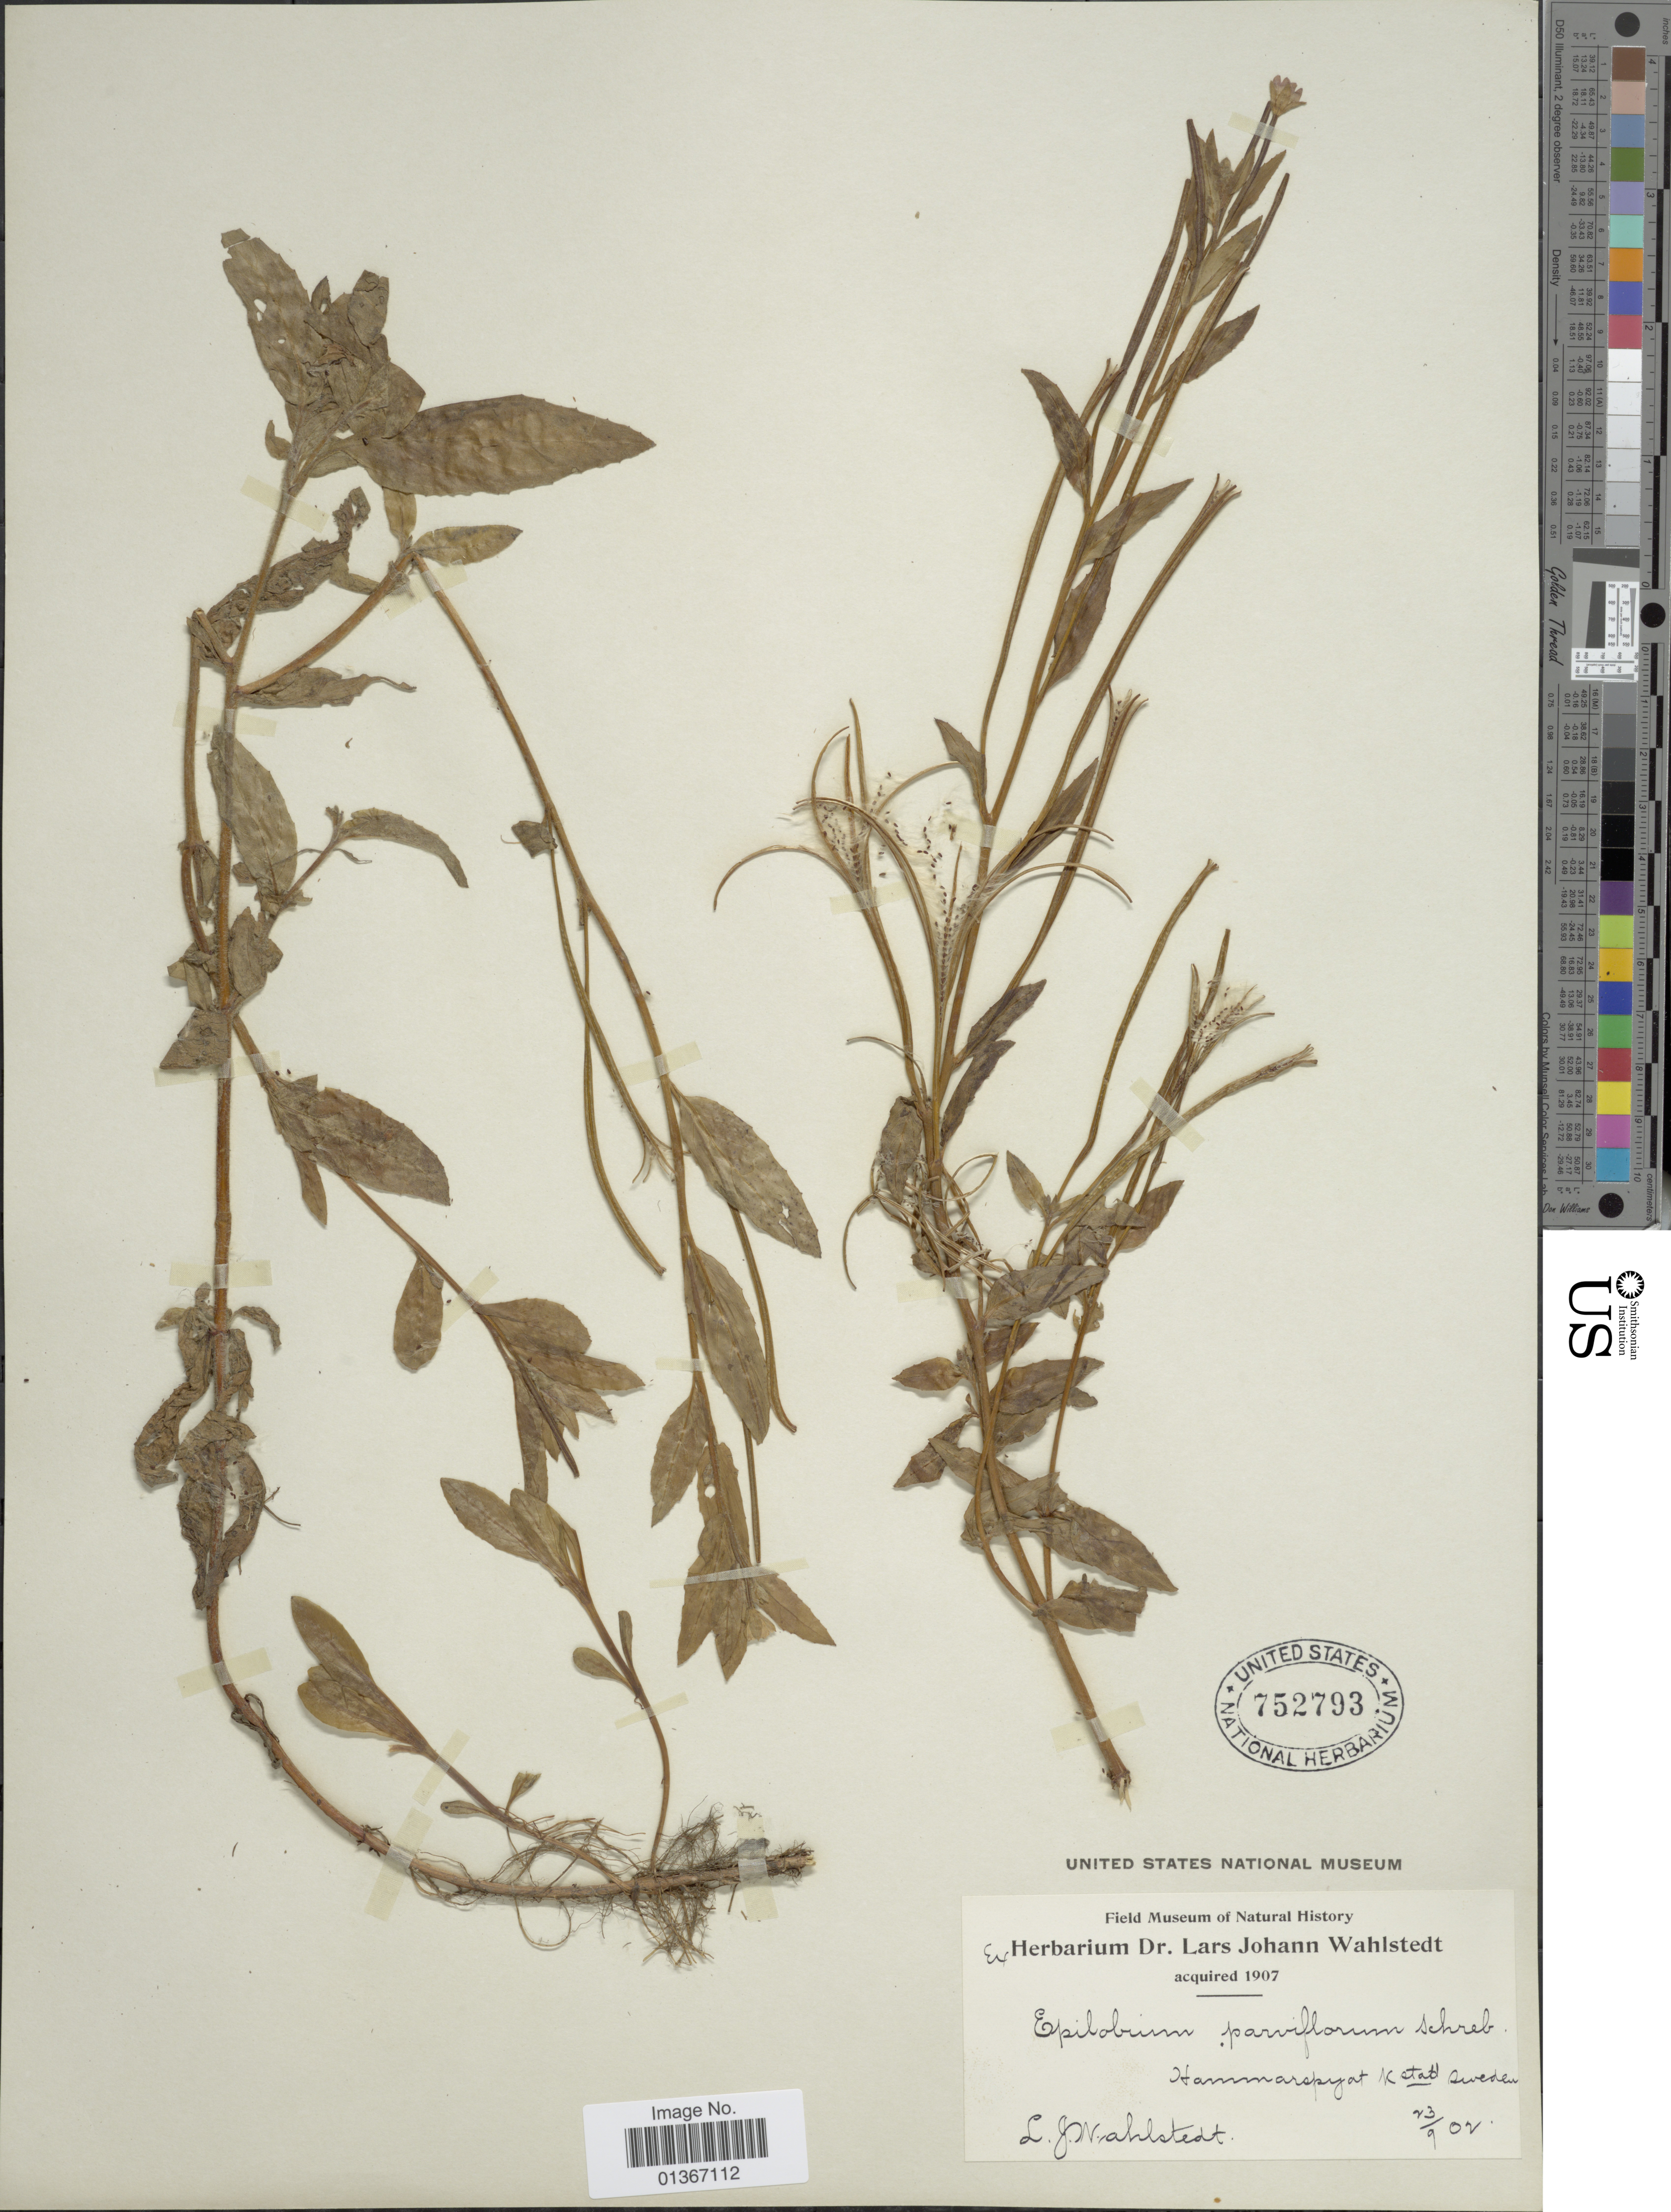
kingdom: Plantae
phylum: Tracheophyta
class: Magnoliopsida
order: Myrtales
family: Onagraceae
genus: Epilobium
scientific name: Epilobium parviflorum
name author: Schreb.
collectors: L. J. Wahlstedt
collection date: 1902-09-23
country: Sweden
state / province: Skåne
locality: Hammarsby at Kristianstad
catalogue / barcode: US 752793